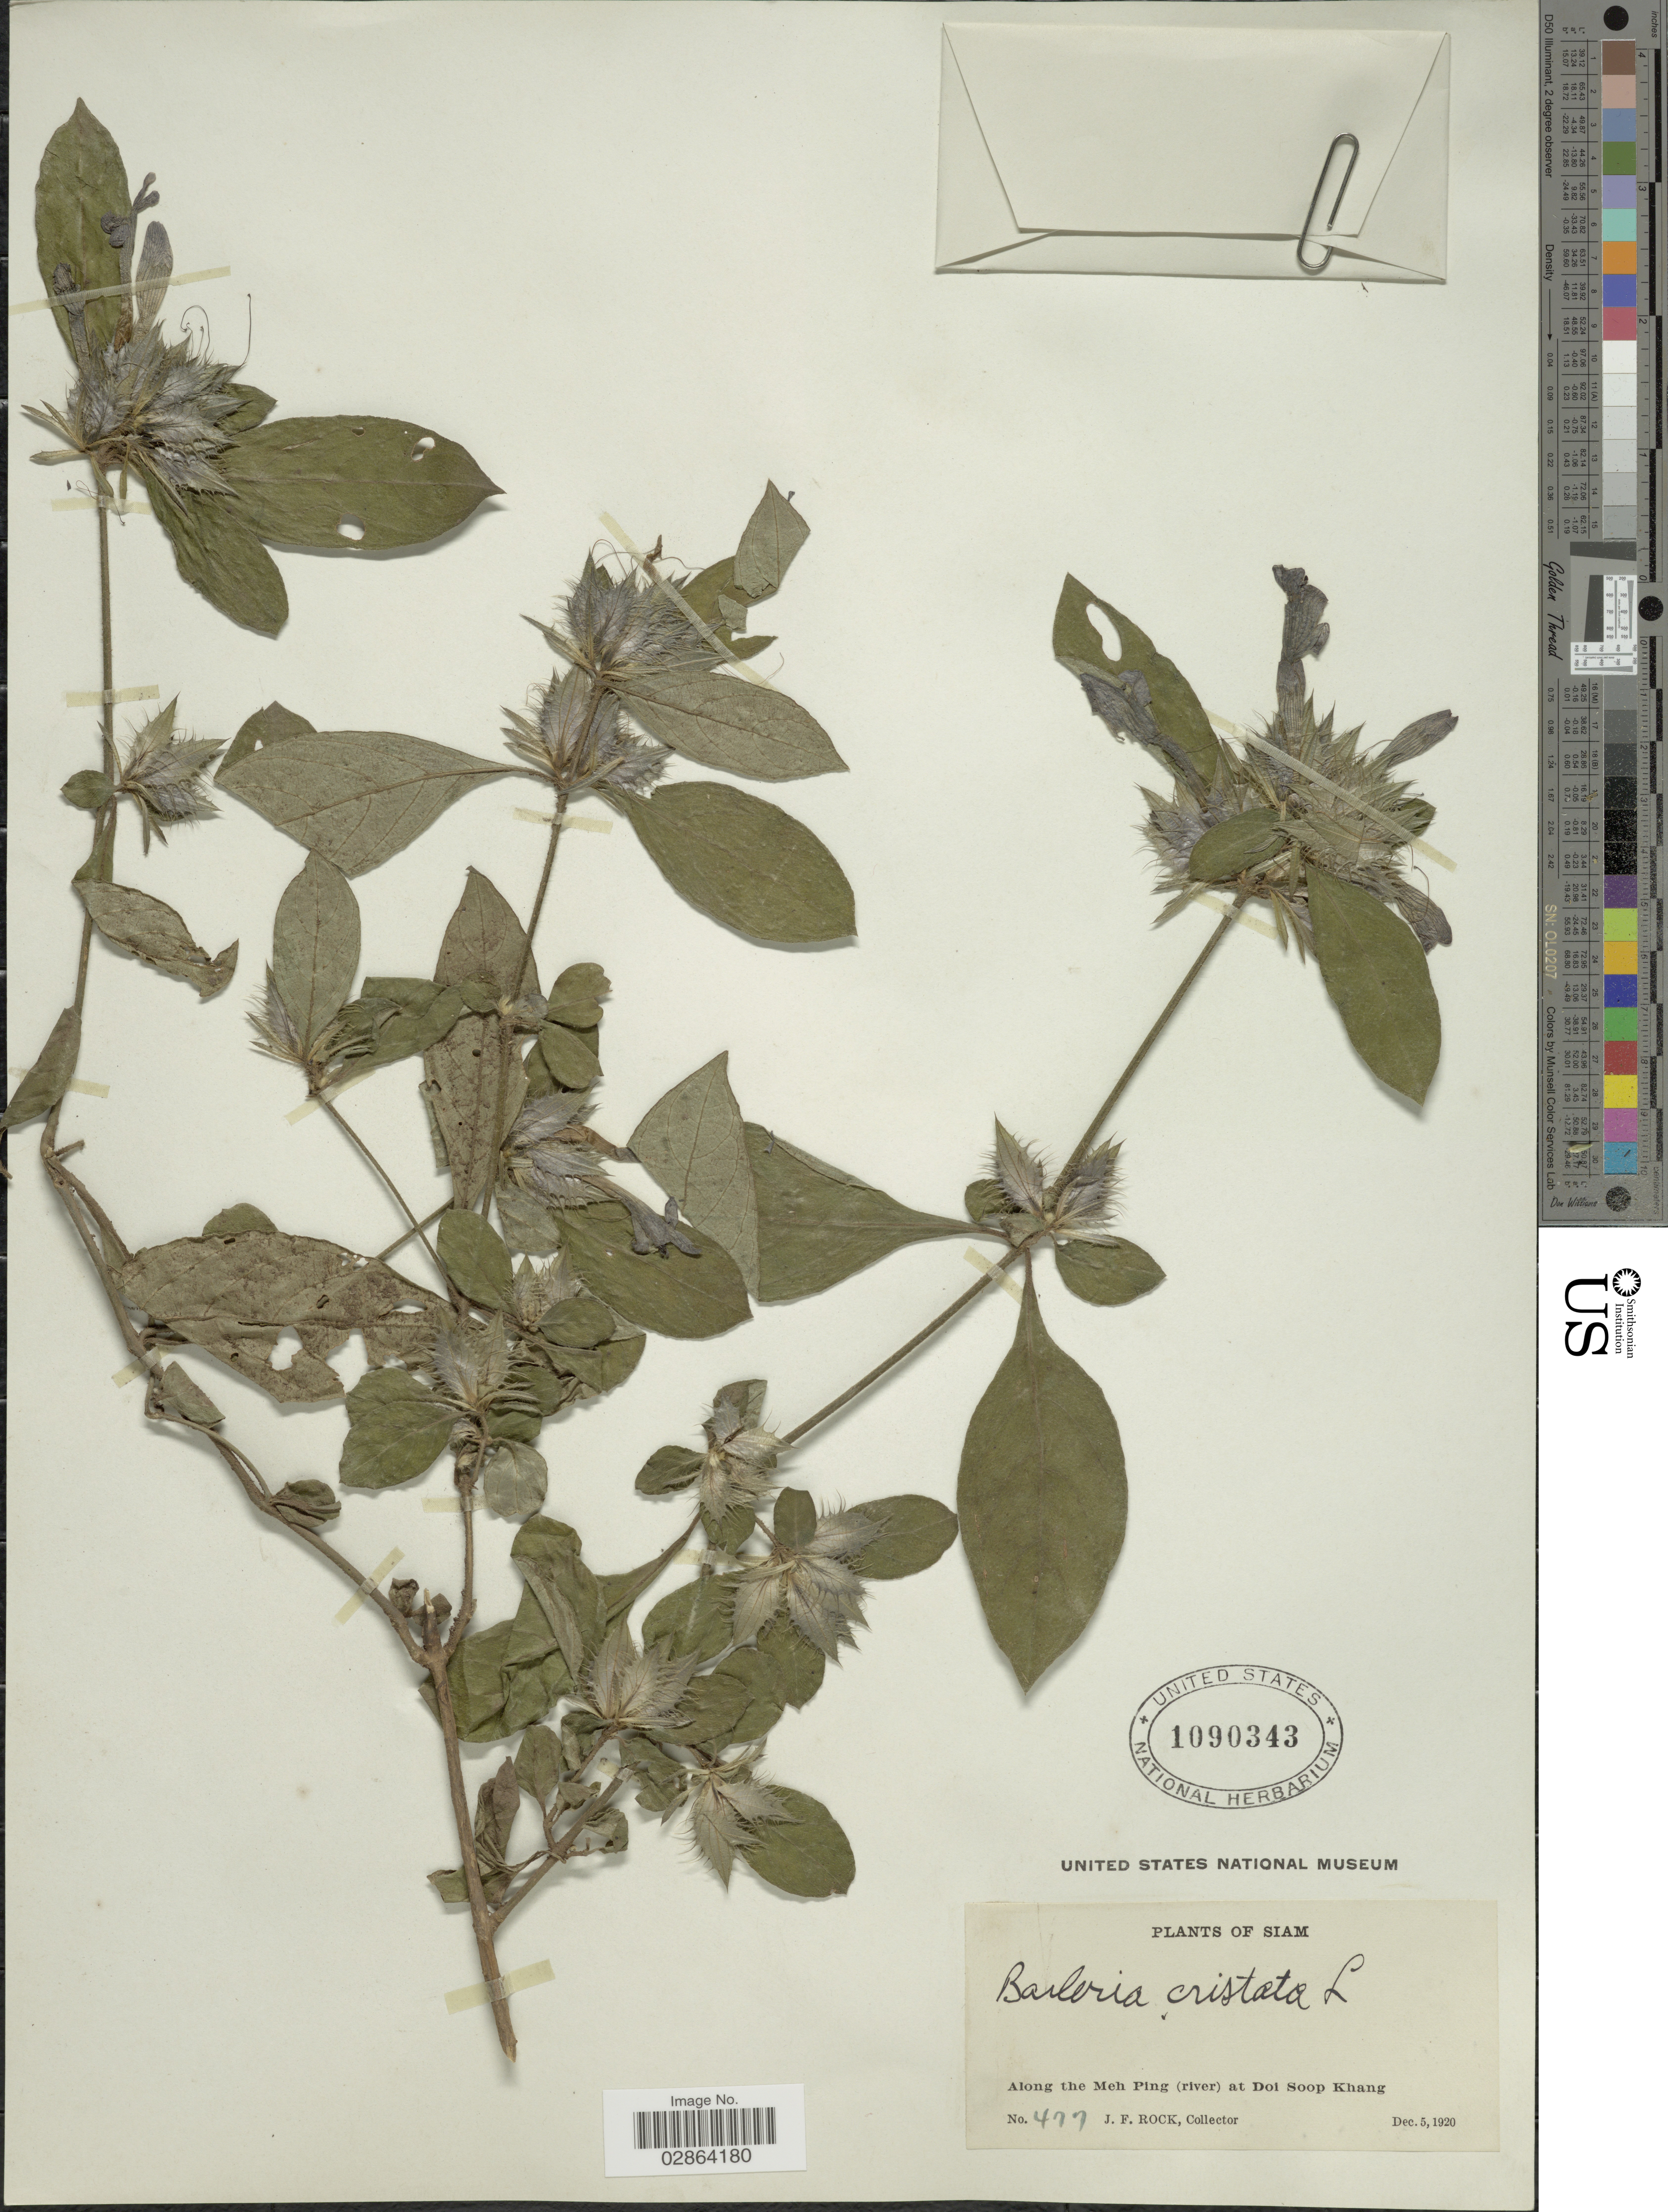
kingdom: Plantae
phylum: Tracheophyta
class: Magnoliopsida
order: Lamiales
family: Acanthaceae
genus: Barleria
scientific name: Barleria cristata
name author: L.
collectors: J. Rock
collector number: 477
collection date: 1920-12-05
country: Thailand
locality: Siam, Along the Meh Ping (river) at Doi Soop Khang.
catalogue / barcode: US 1090343